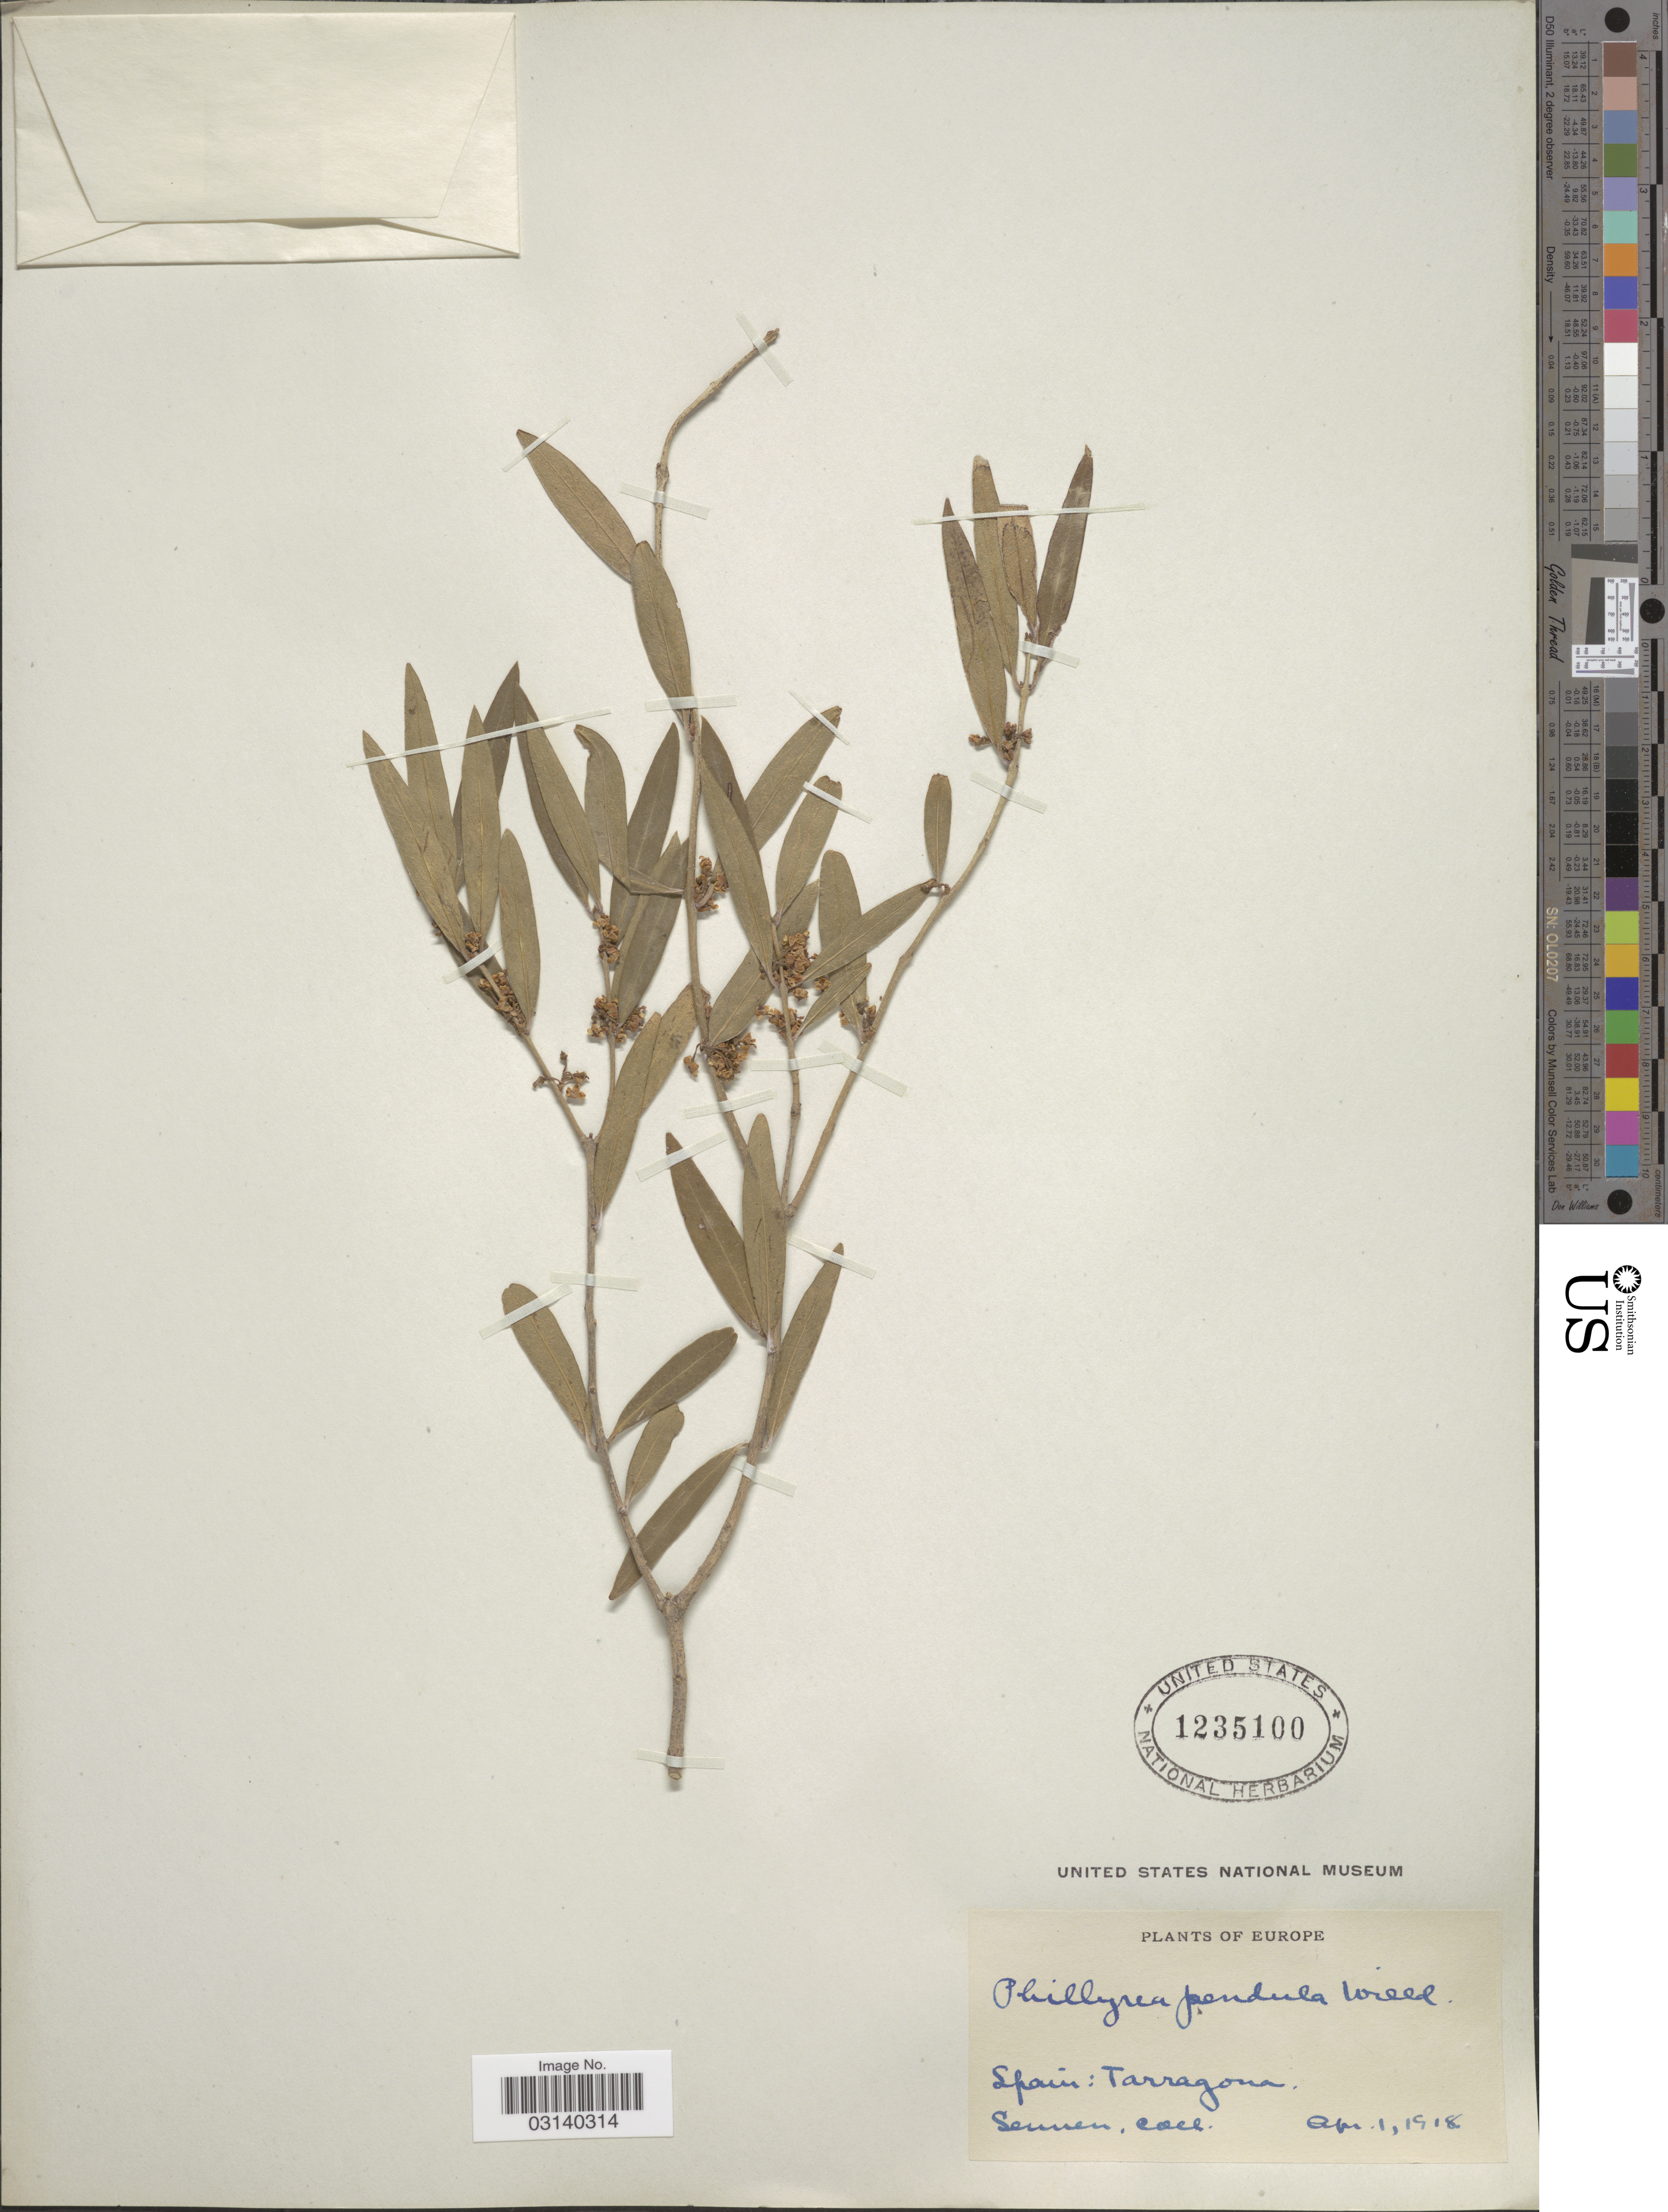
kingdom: Plantae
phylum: Tracheophyta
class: Magnoliopsida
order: Lamiales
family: Oleaceae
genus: Phillyrea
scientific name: Phillyrea pendula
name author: (Aiton) Willd.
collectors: E. Sennen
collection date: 1918-04-01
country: Spain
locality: Tarragona. Europe.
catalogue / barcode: US 1235100